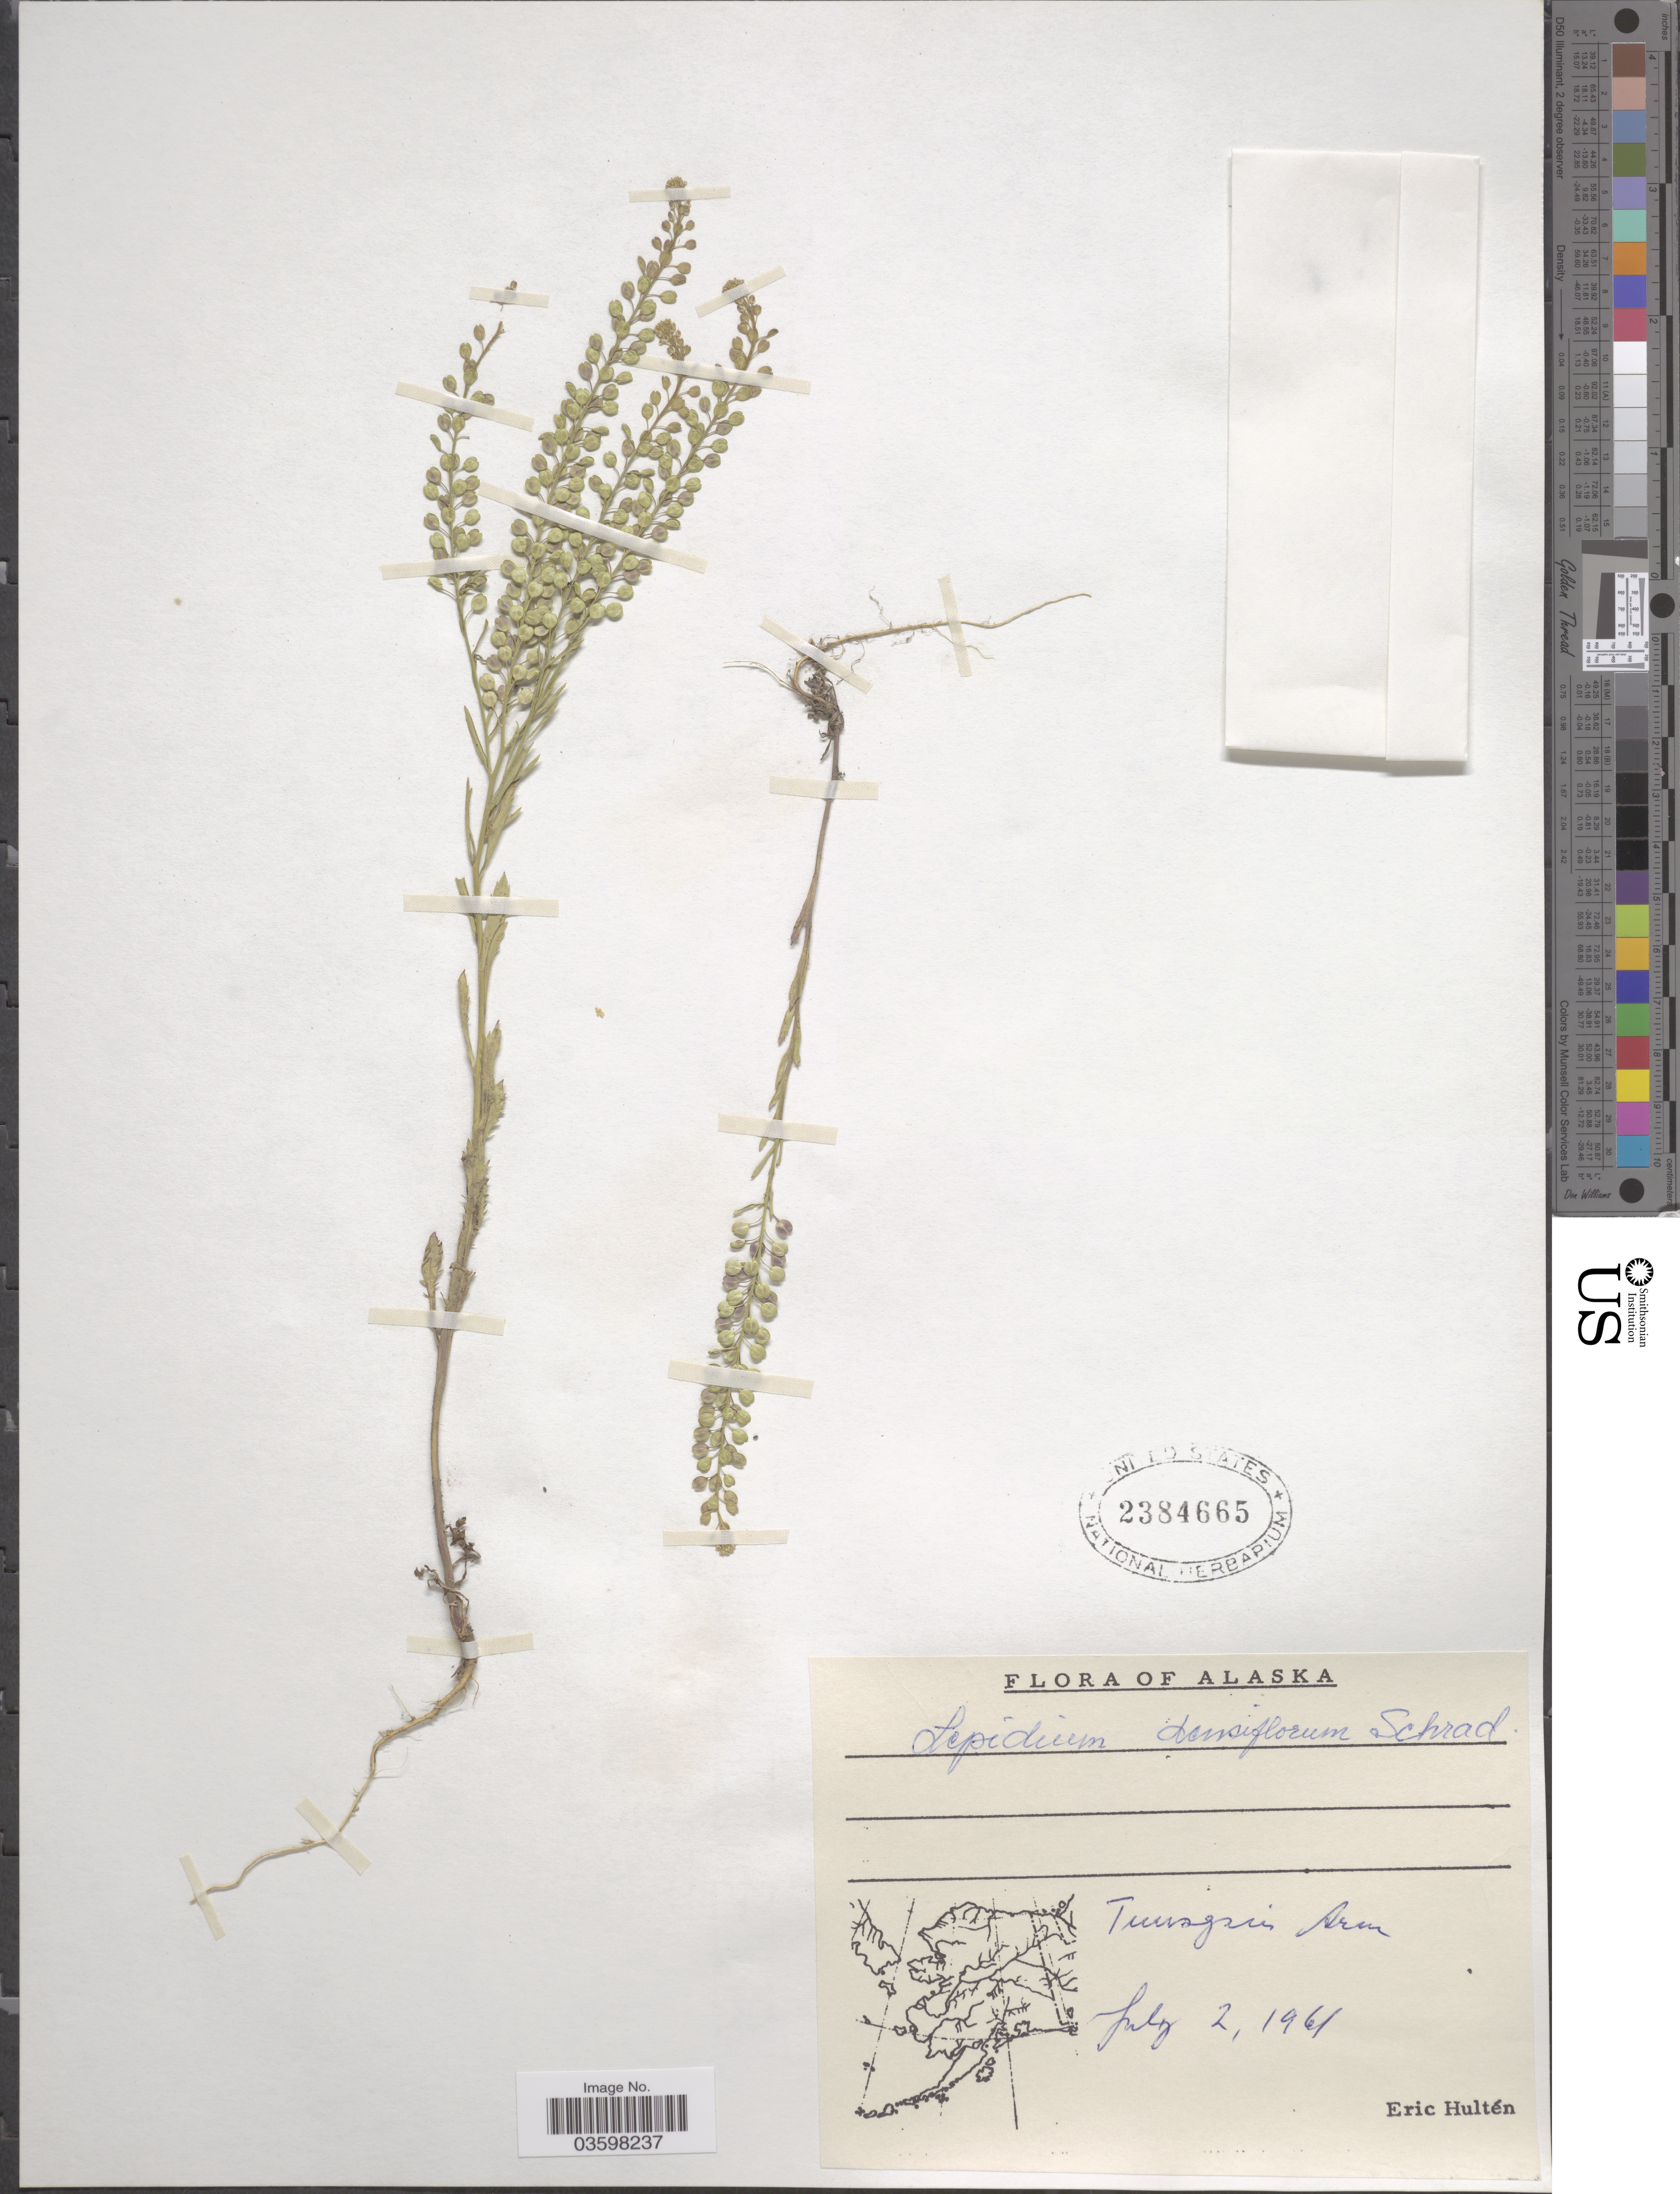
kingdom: Plantae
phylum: Tracheophyta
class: Magnoliopsida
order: Brassicales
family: Brassicaceae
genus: Lepidium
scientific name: Lepidium densiflorum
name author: Schrad.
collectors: E. G. Hultén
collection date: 1961-07-02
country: United States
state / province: Alaska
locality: Turnagain Arm.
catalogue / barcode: US 2384665